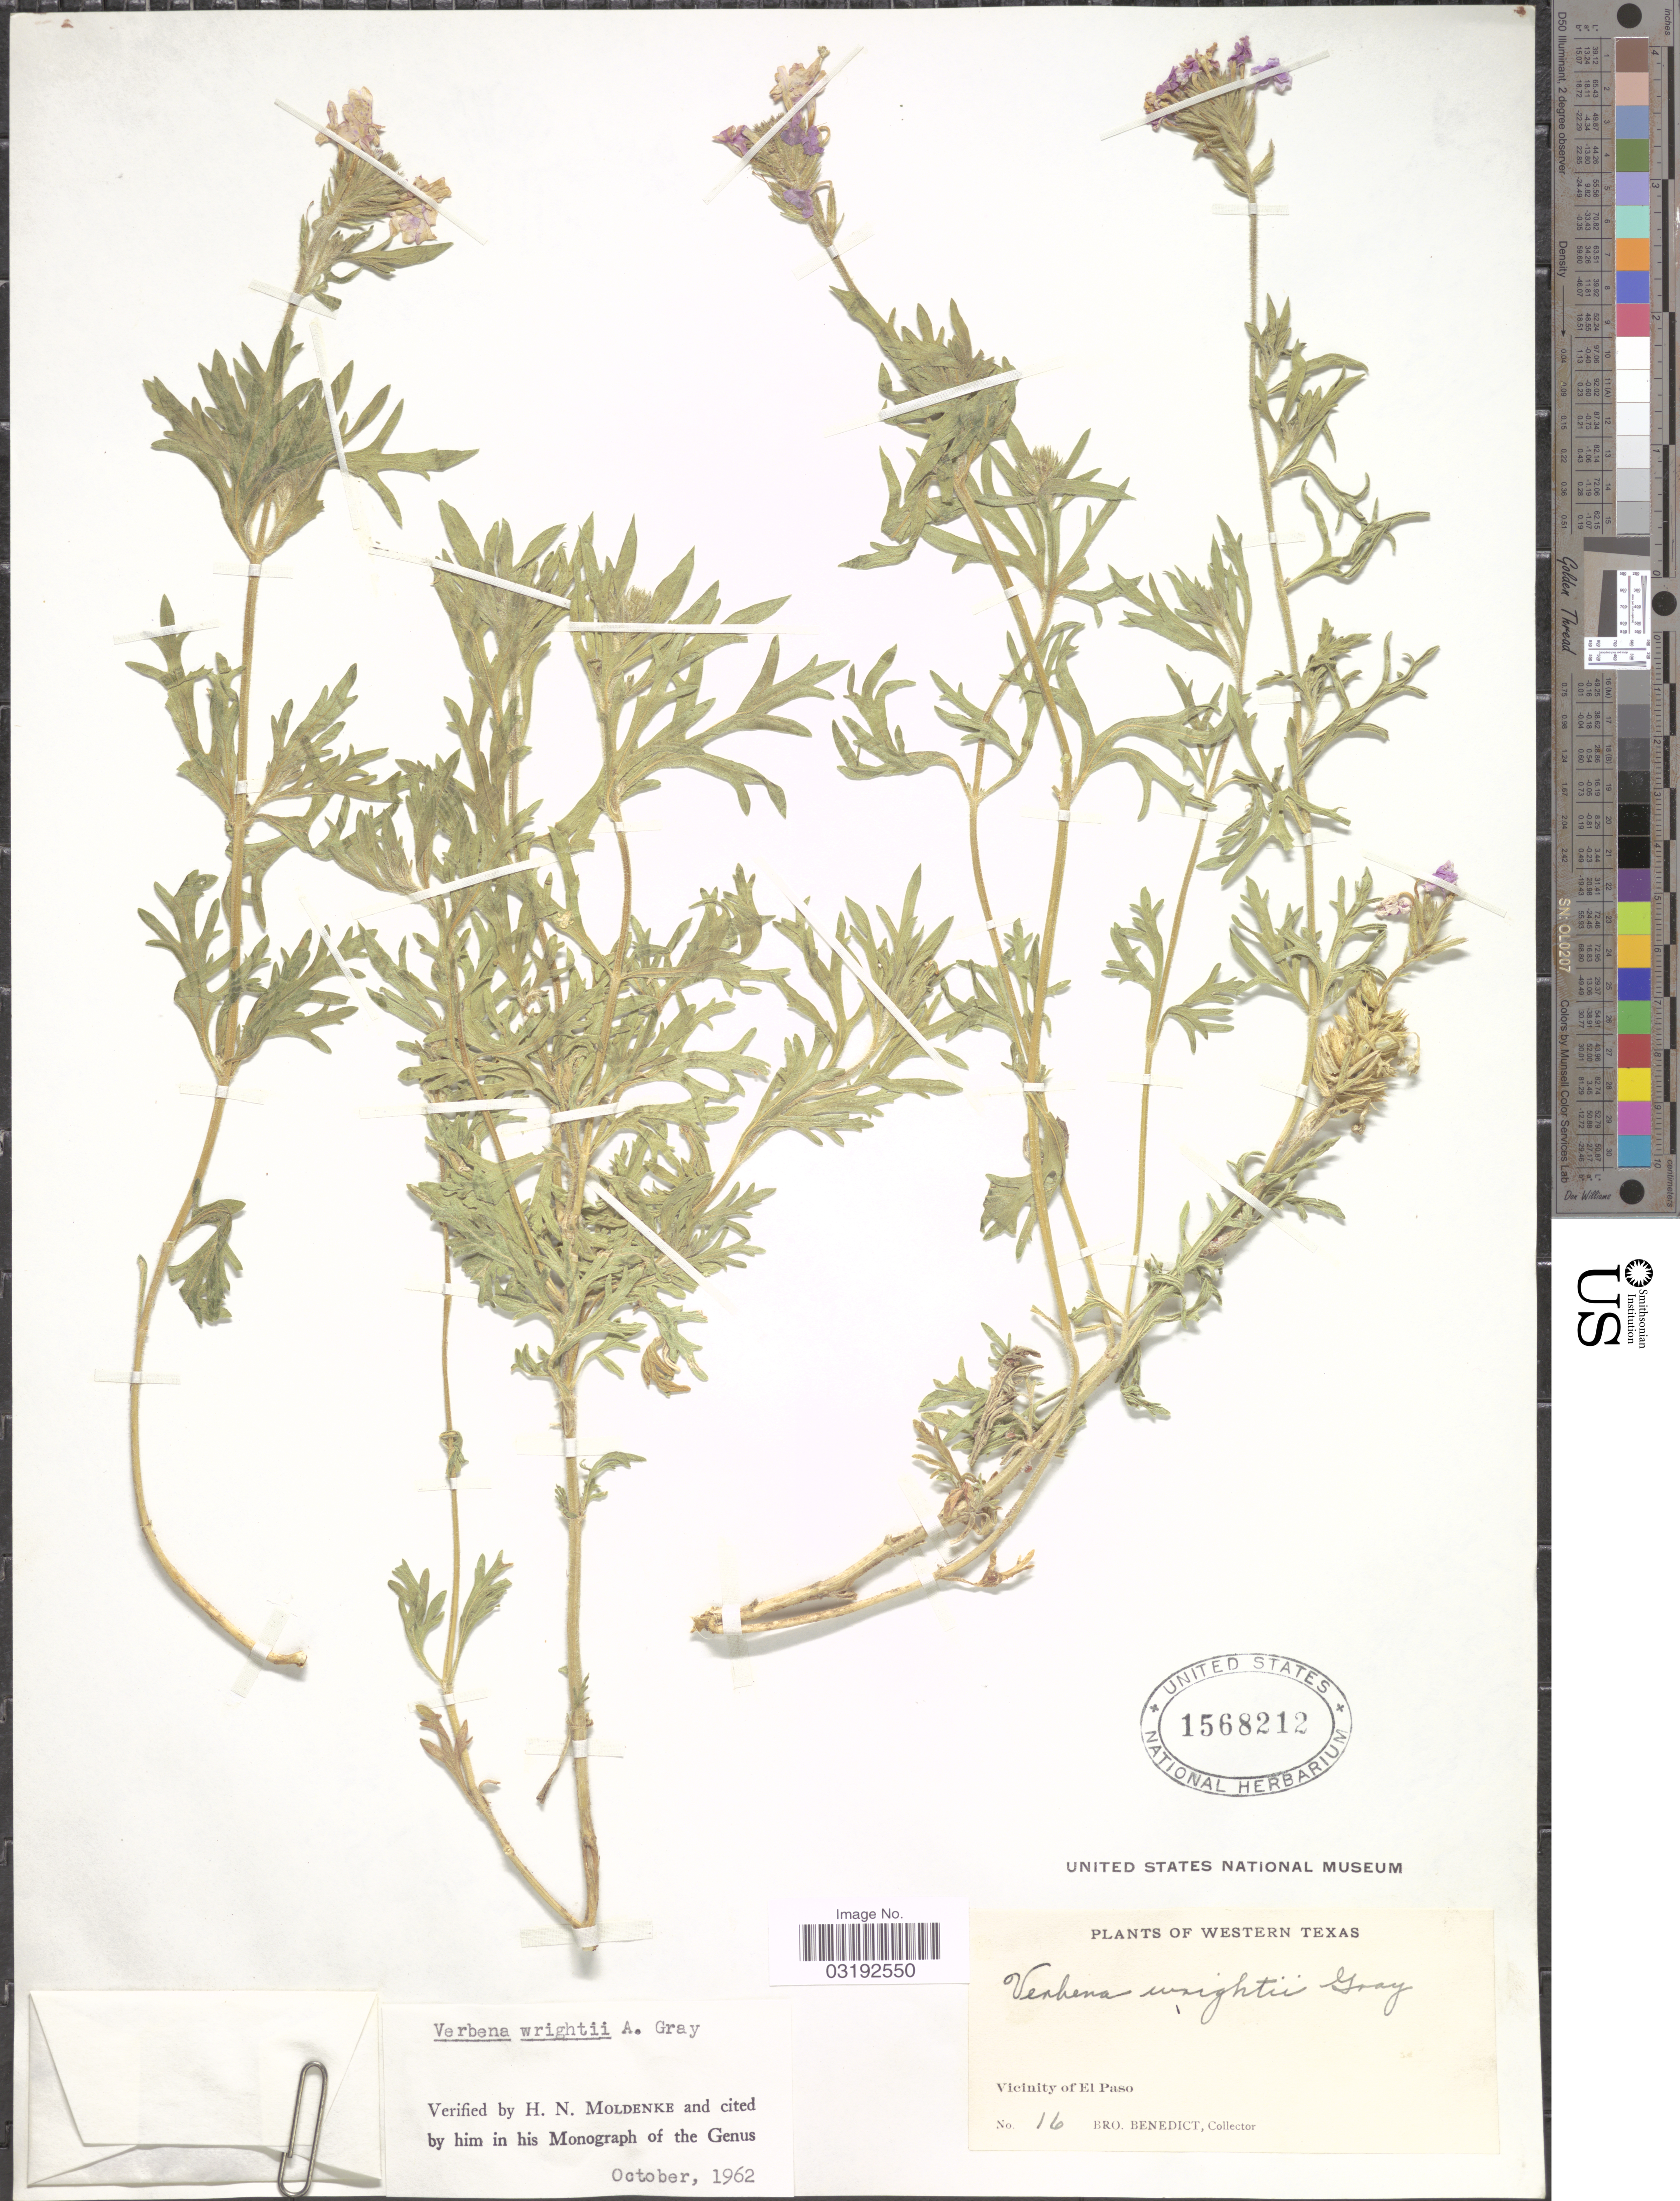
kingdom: Plantae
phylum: Tracheophyta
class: Magnoliopsida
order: Lamiales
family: Verbenaceae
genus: Verbena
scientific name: Verbena wrightii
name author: A. Gray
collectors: Bro. Benedict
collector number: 16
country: United States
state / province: Texas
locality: Western Texas. Vicinity of El Paso.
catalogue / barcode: US 1568212